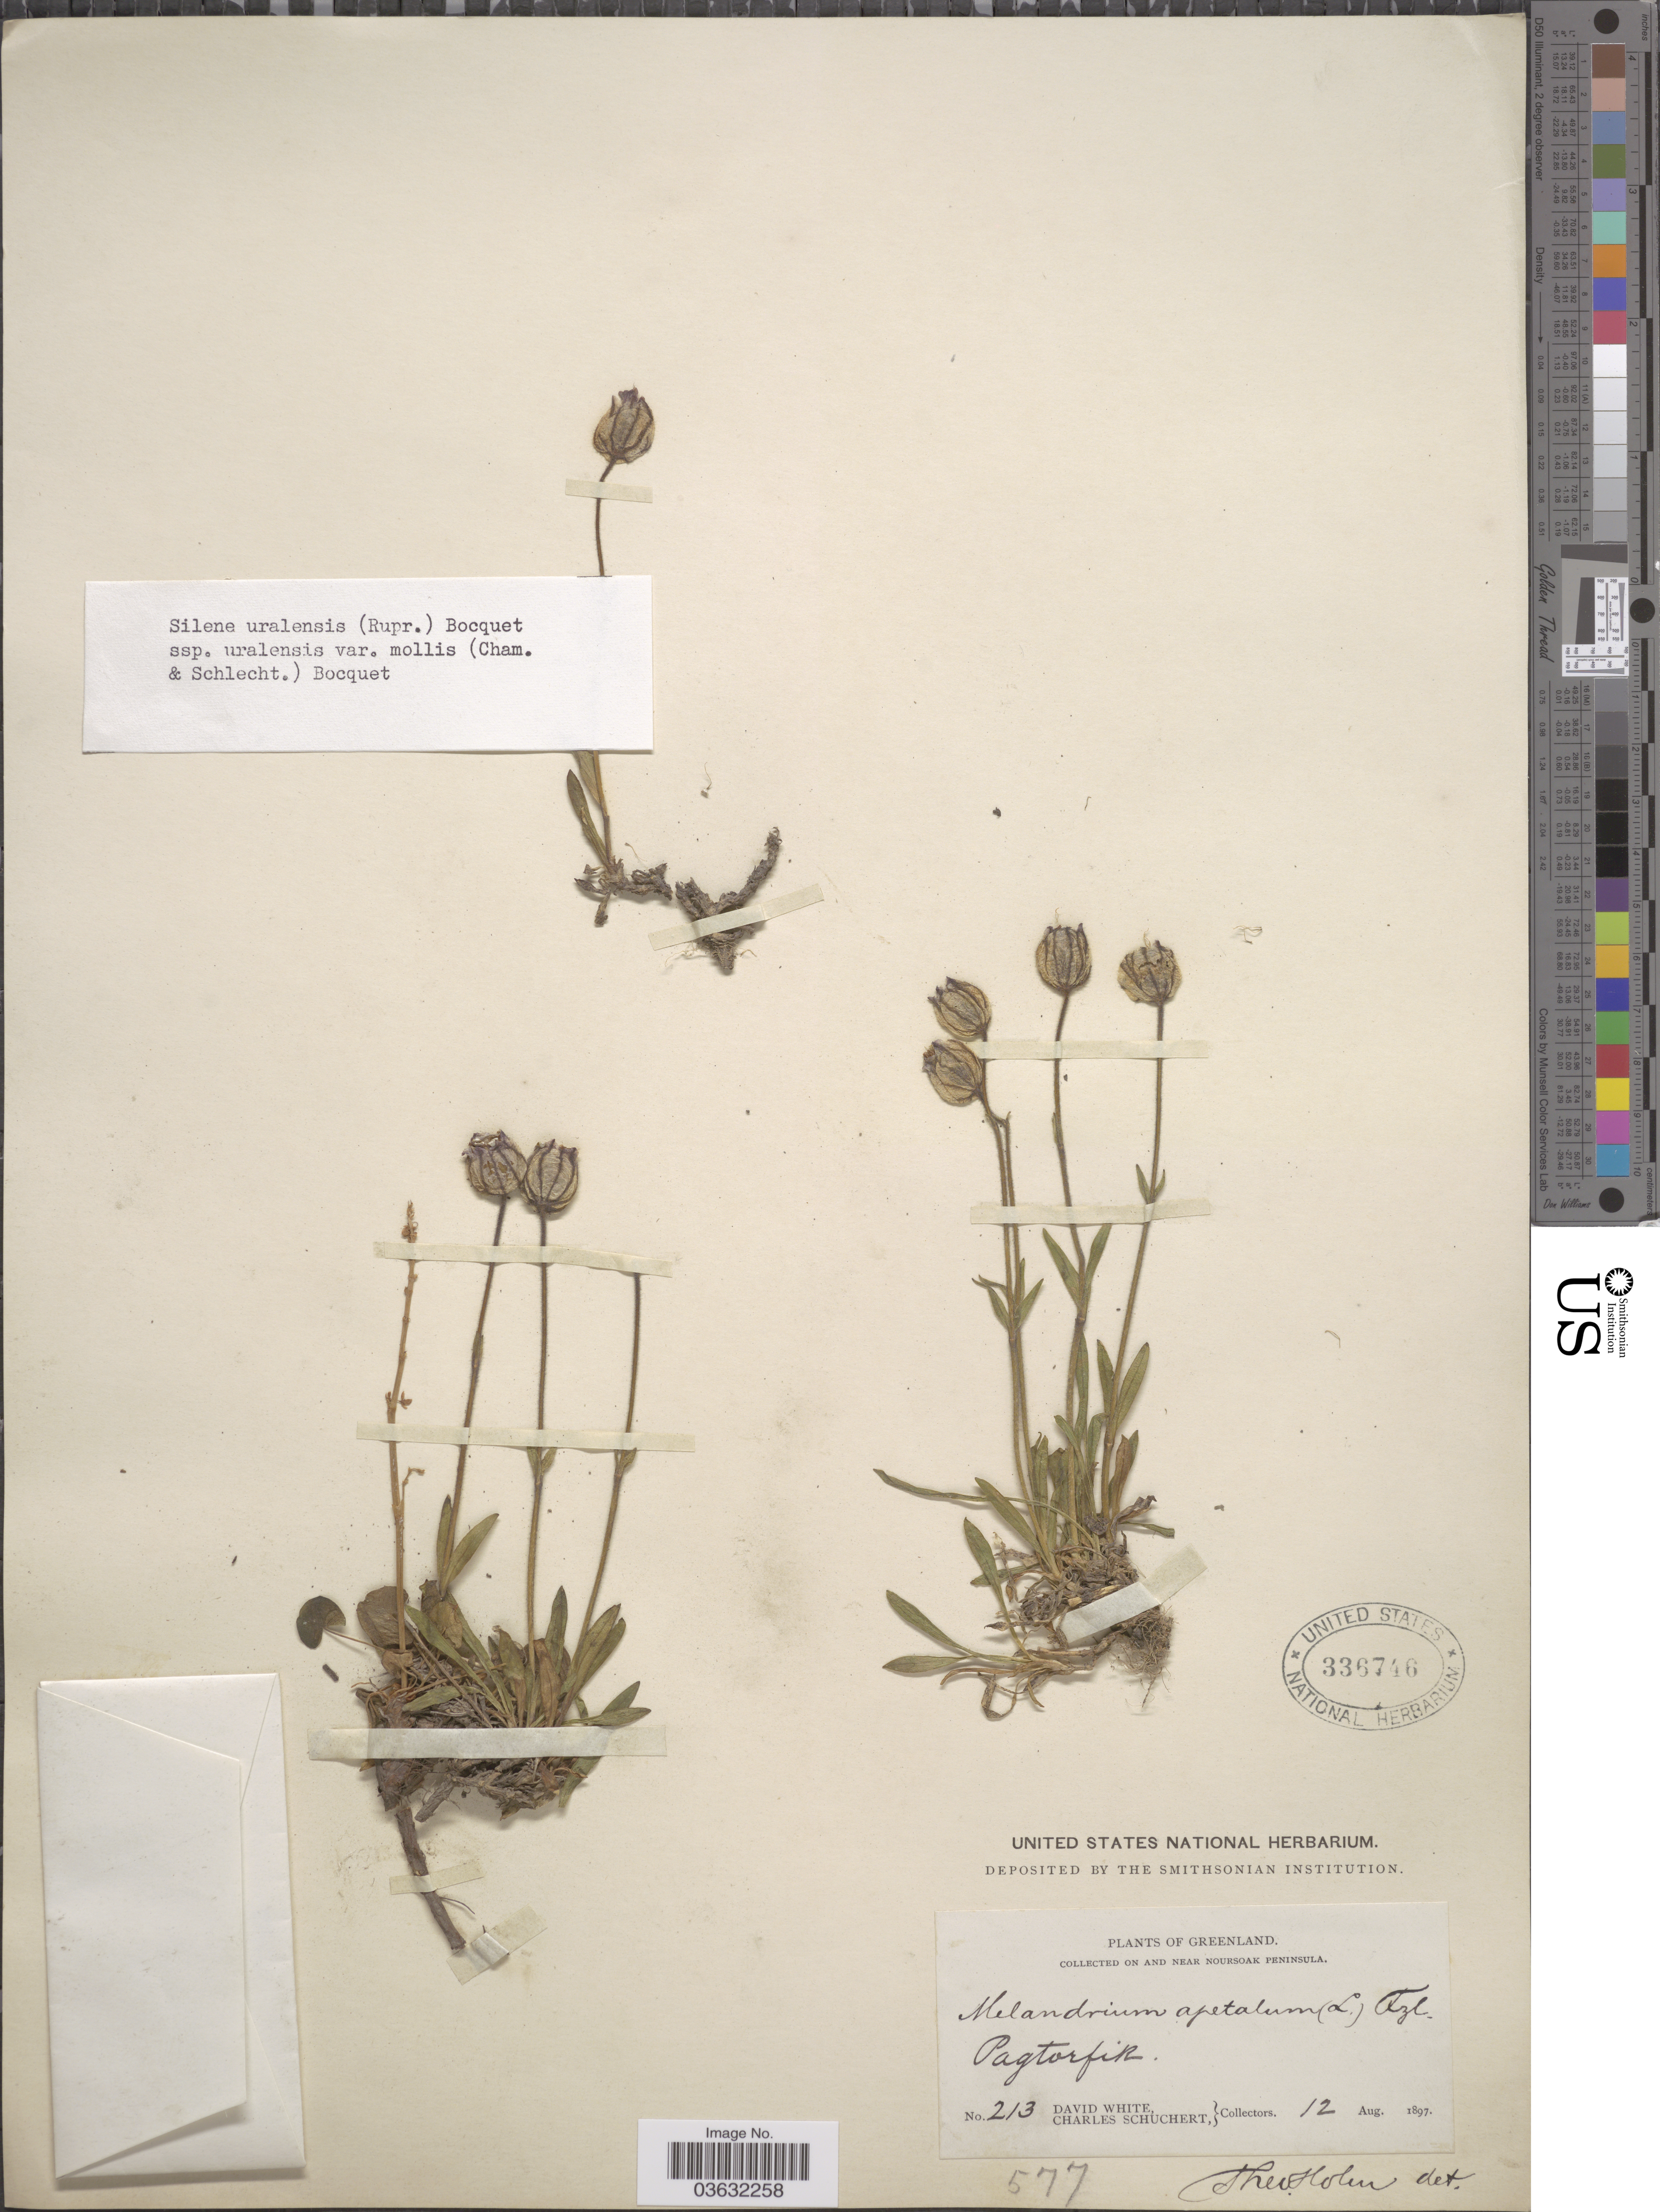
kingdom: Plantae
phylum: Tracheophyta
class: Magnoliopsida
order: Caryophyllales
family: Caryophyllaceae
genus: Silene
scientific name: Silene uralensis var. mollis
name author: (Cham. & Schltdl.) Bocquet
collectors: D. White & C. Schuchert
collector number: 213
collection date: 1897-08-12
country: Greenland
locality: On and near Noursoak Peninsula. Pagtorfik.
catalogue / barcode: US 336746